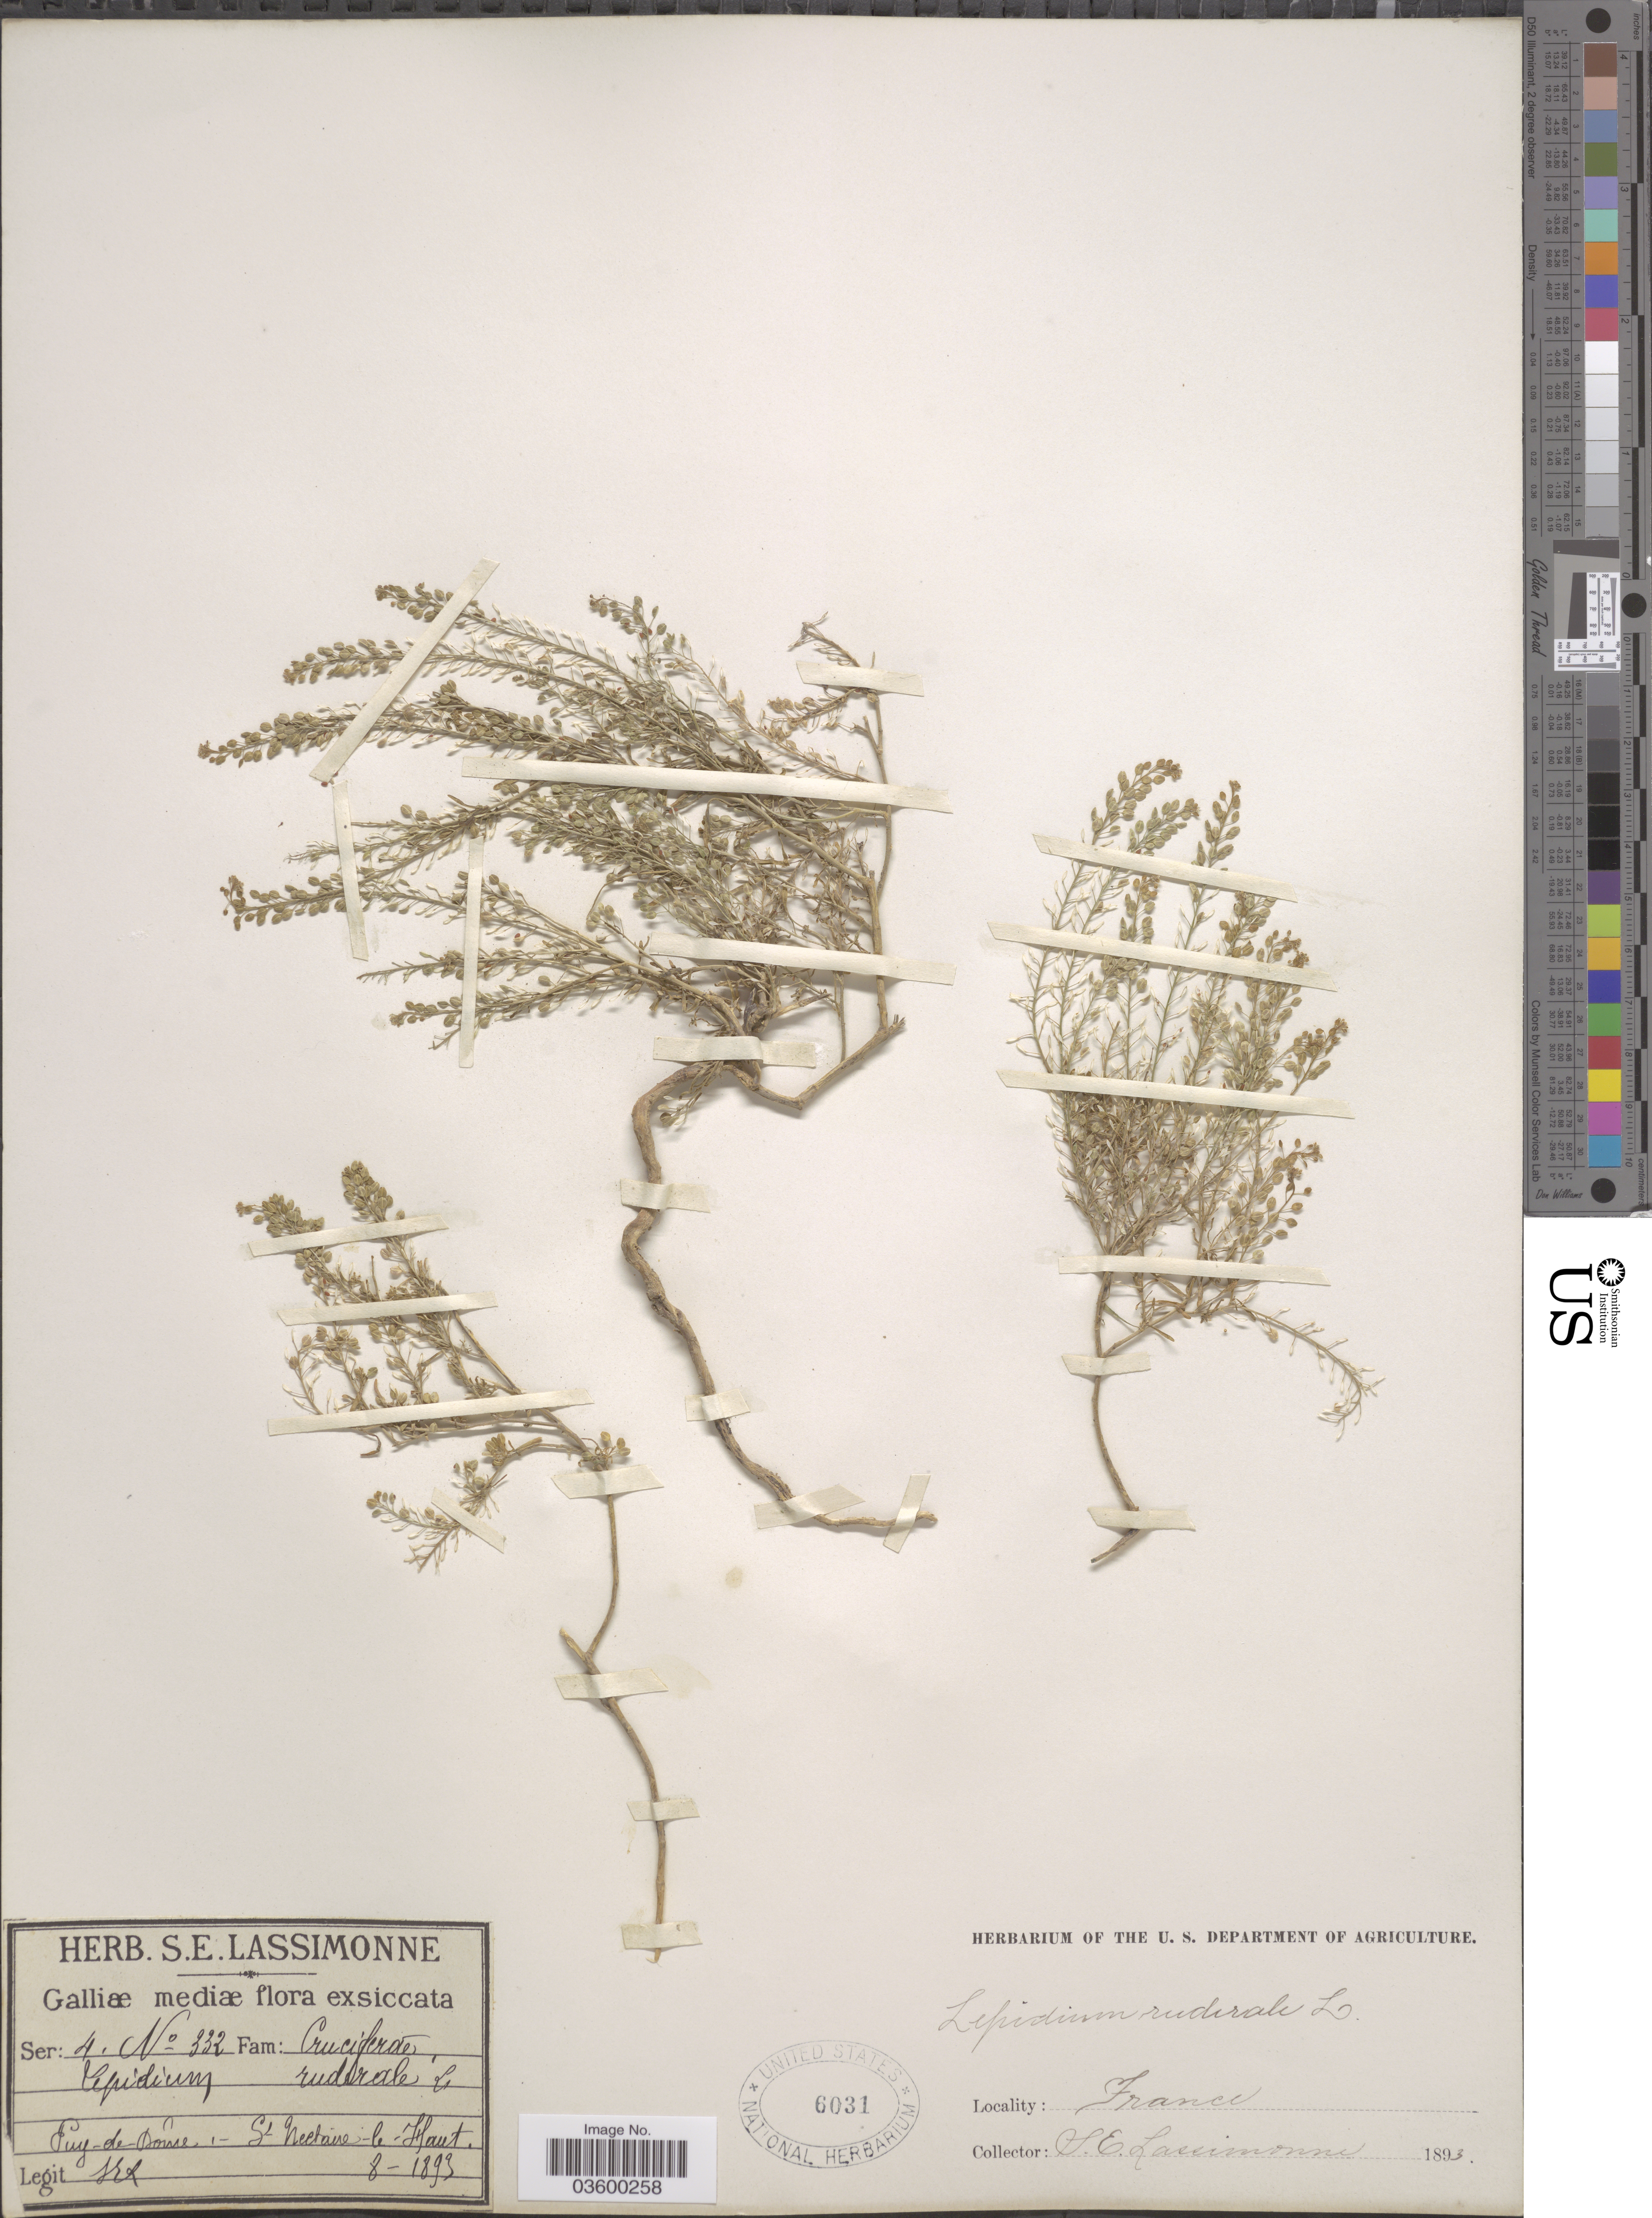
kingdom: Plantae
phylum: Tracheophyta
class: Magnoliopsida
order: Brassicales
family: Brassicaceae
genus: Lepidium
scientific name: Lepidium ruderale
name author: Burm. f.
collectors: S. Lassimonne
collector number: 332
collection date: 1893-08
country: France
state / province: Auvergne-Rhône-Alpes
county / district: Puy-de-Dôme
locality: Galliæ mediæ. Puy-de-Dôme. - St. Nectaire - le - Haut.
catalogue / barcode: US 6031